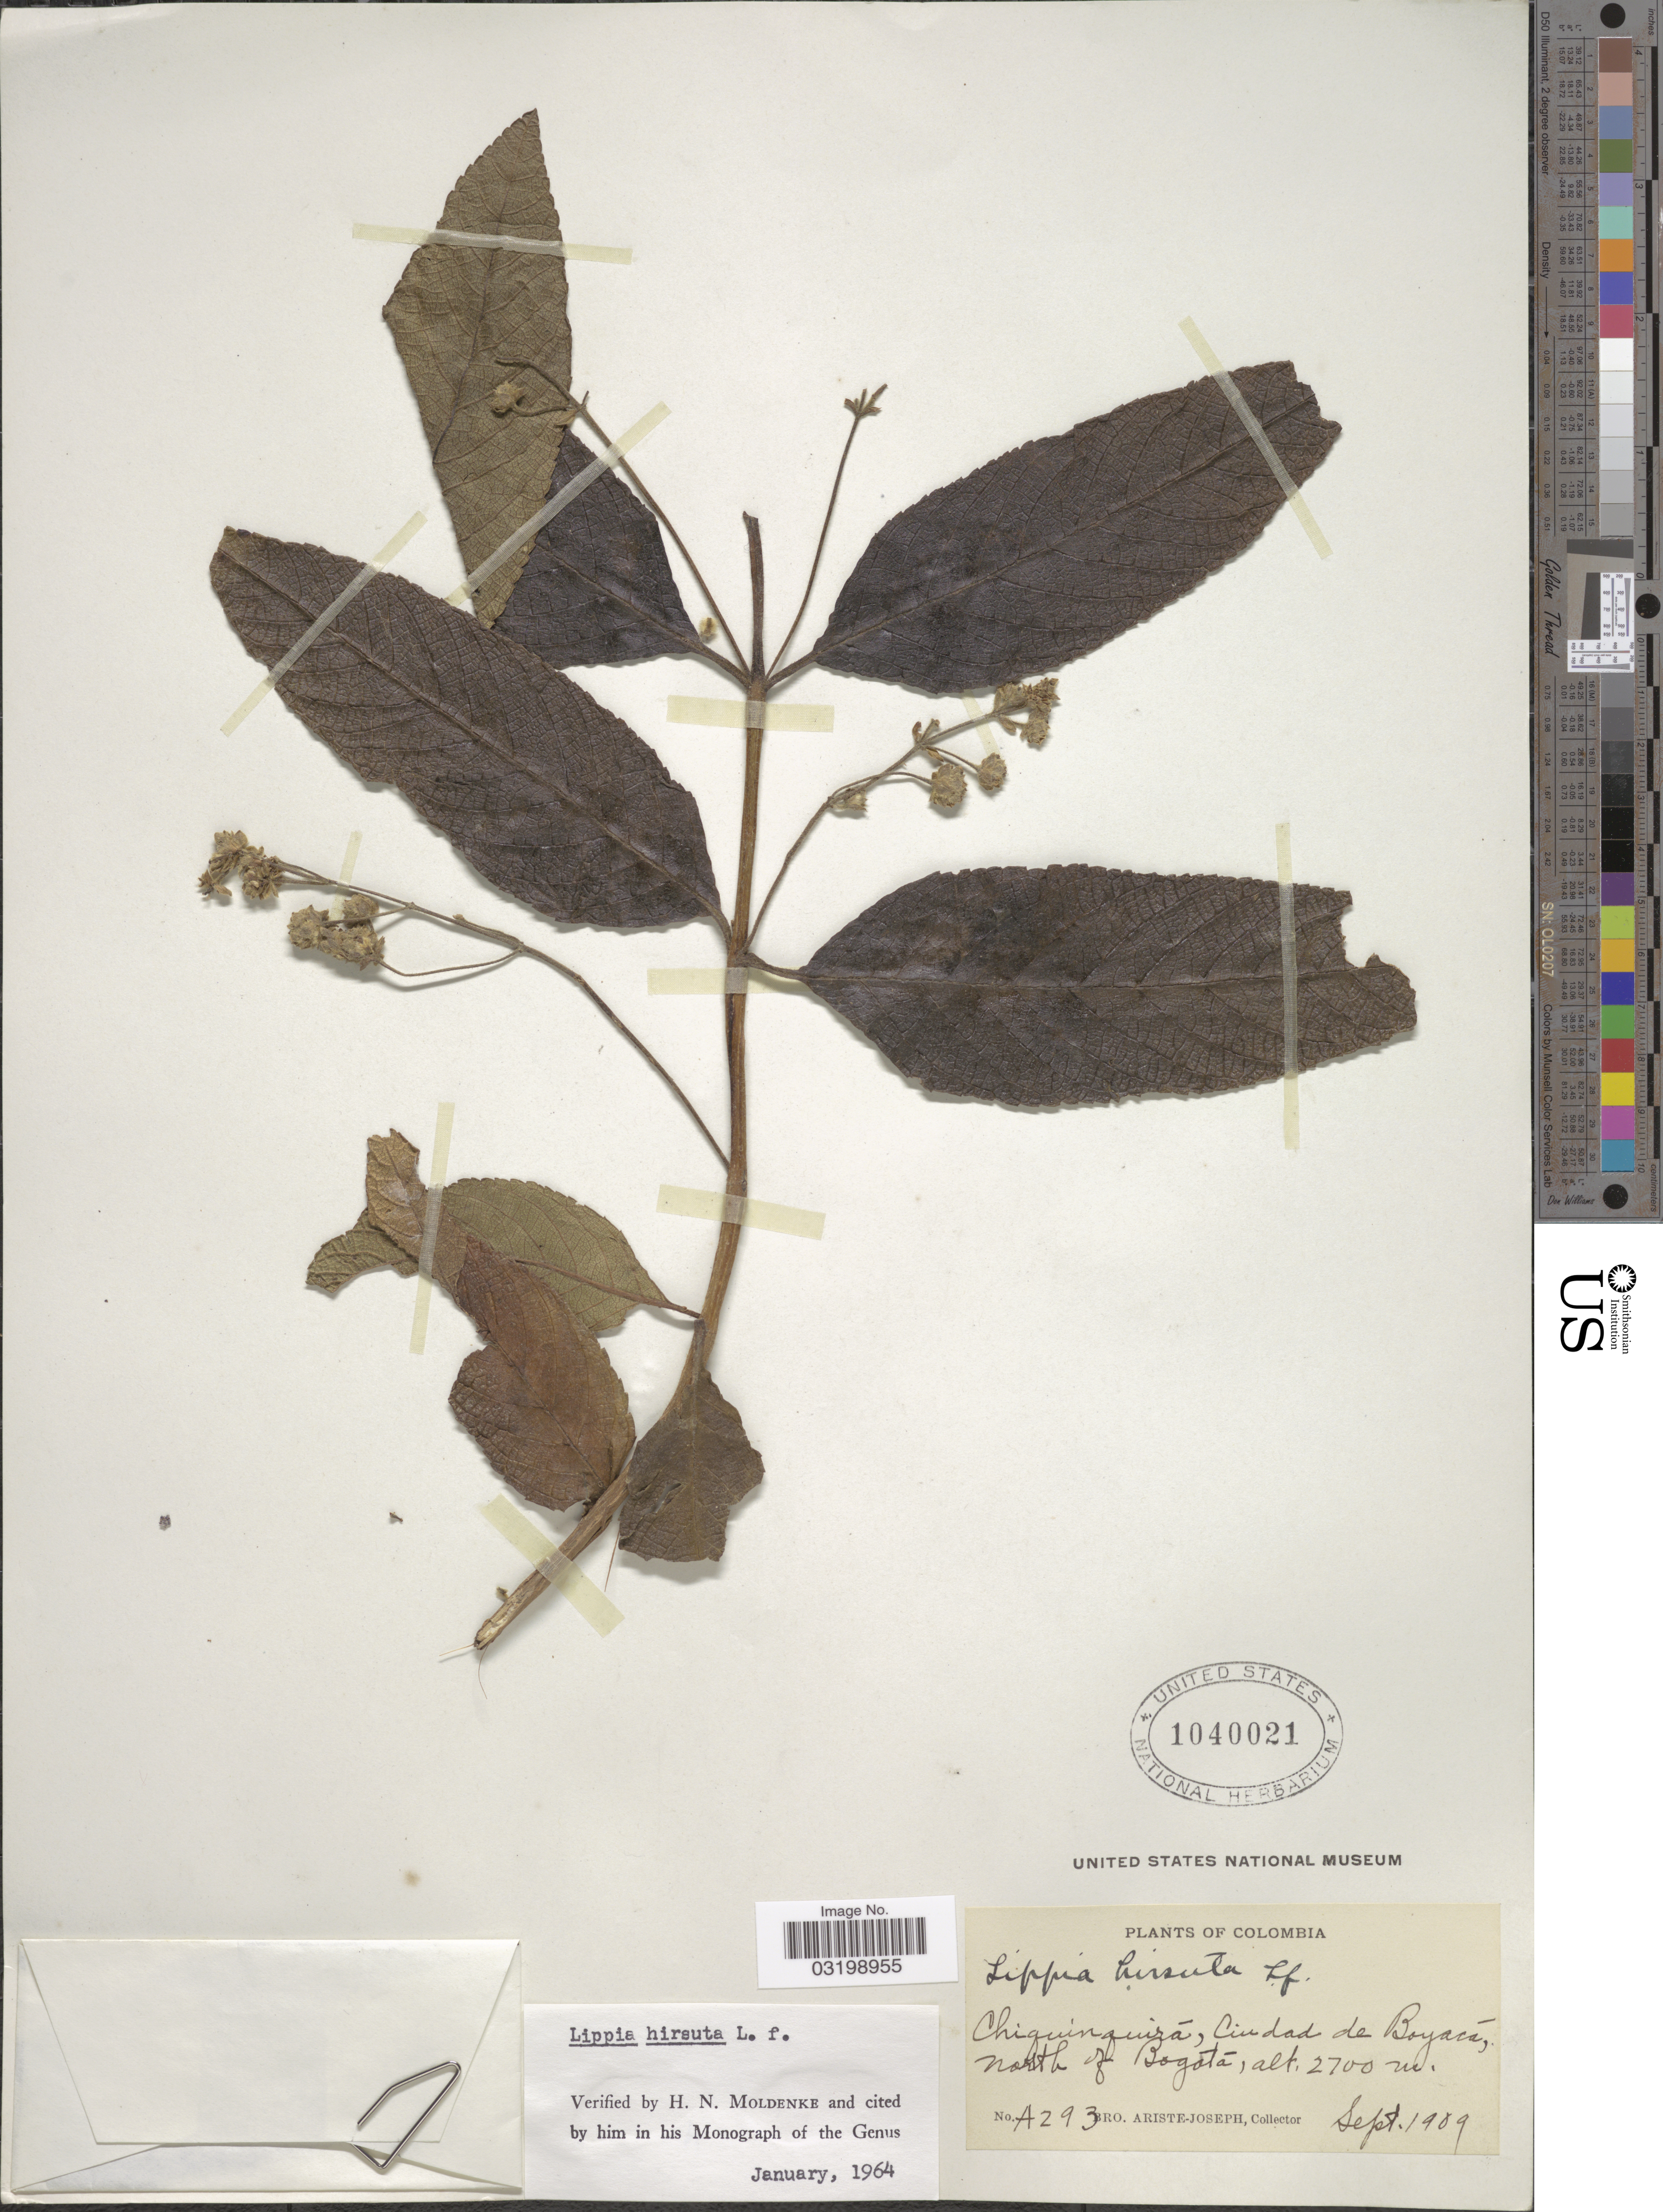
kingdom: Plantae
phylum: Tracheophyta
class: Magnoliopsida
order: Lamiales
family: Verbenaceae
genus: Lippia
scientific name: Lippia hirsuta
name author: L. f.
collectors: Bro. Ariste-Joseph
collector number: A293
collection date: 1909-09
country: Colombia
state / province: Boyacá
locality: Chiquinquizá, Ciudad de Boyacá, north of Bogotá.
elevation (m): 2700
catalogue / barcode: US 1040021